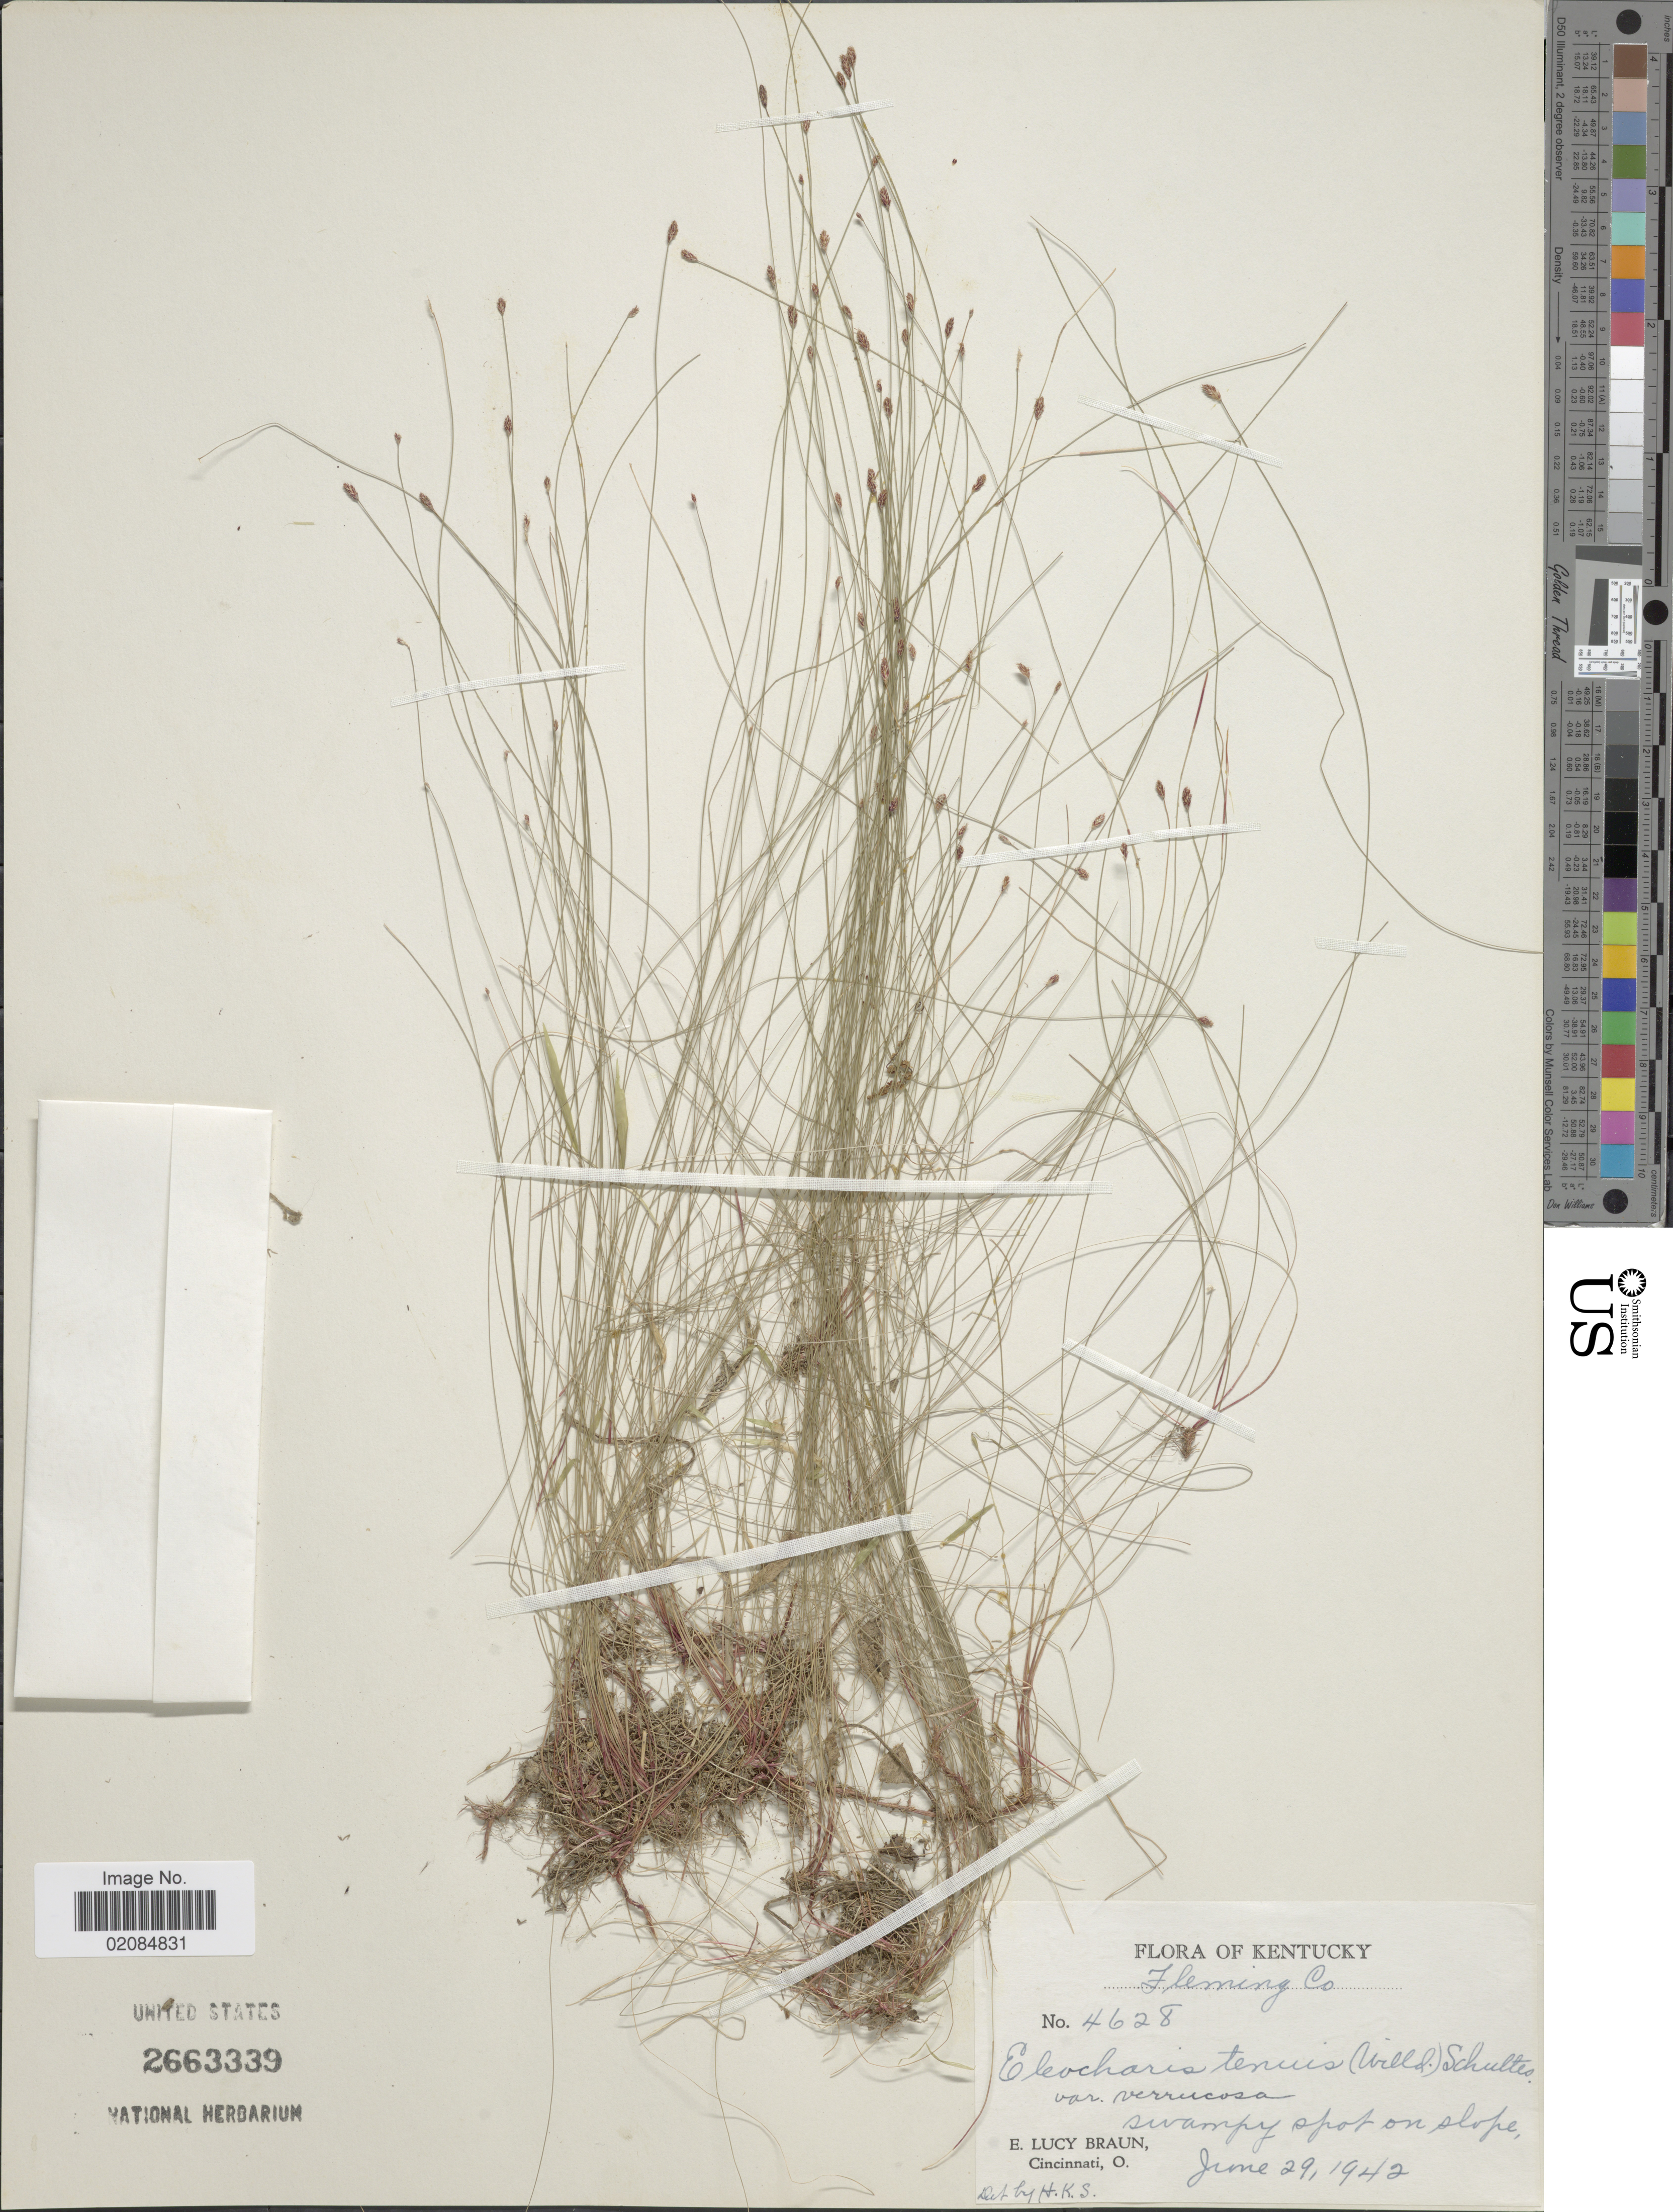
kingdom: Plantae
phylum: Tracheophyta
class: Liliopsida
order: Poales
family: Cyperaceae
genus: Eleocharis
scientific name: Eleocharis tenuis var. verrucosa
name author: (Svenson) Svenson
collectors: E. L. Braun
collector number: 4628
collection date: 1942-06-29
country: United States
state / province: Kentucky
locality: Fleming Co. swampy spot on slope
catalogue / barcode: US 2663339